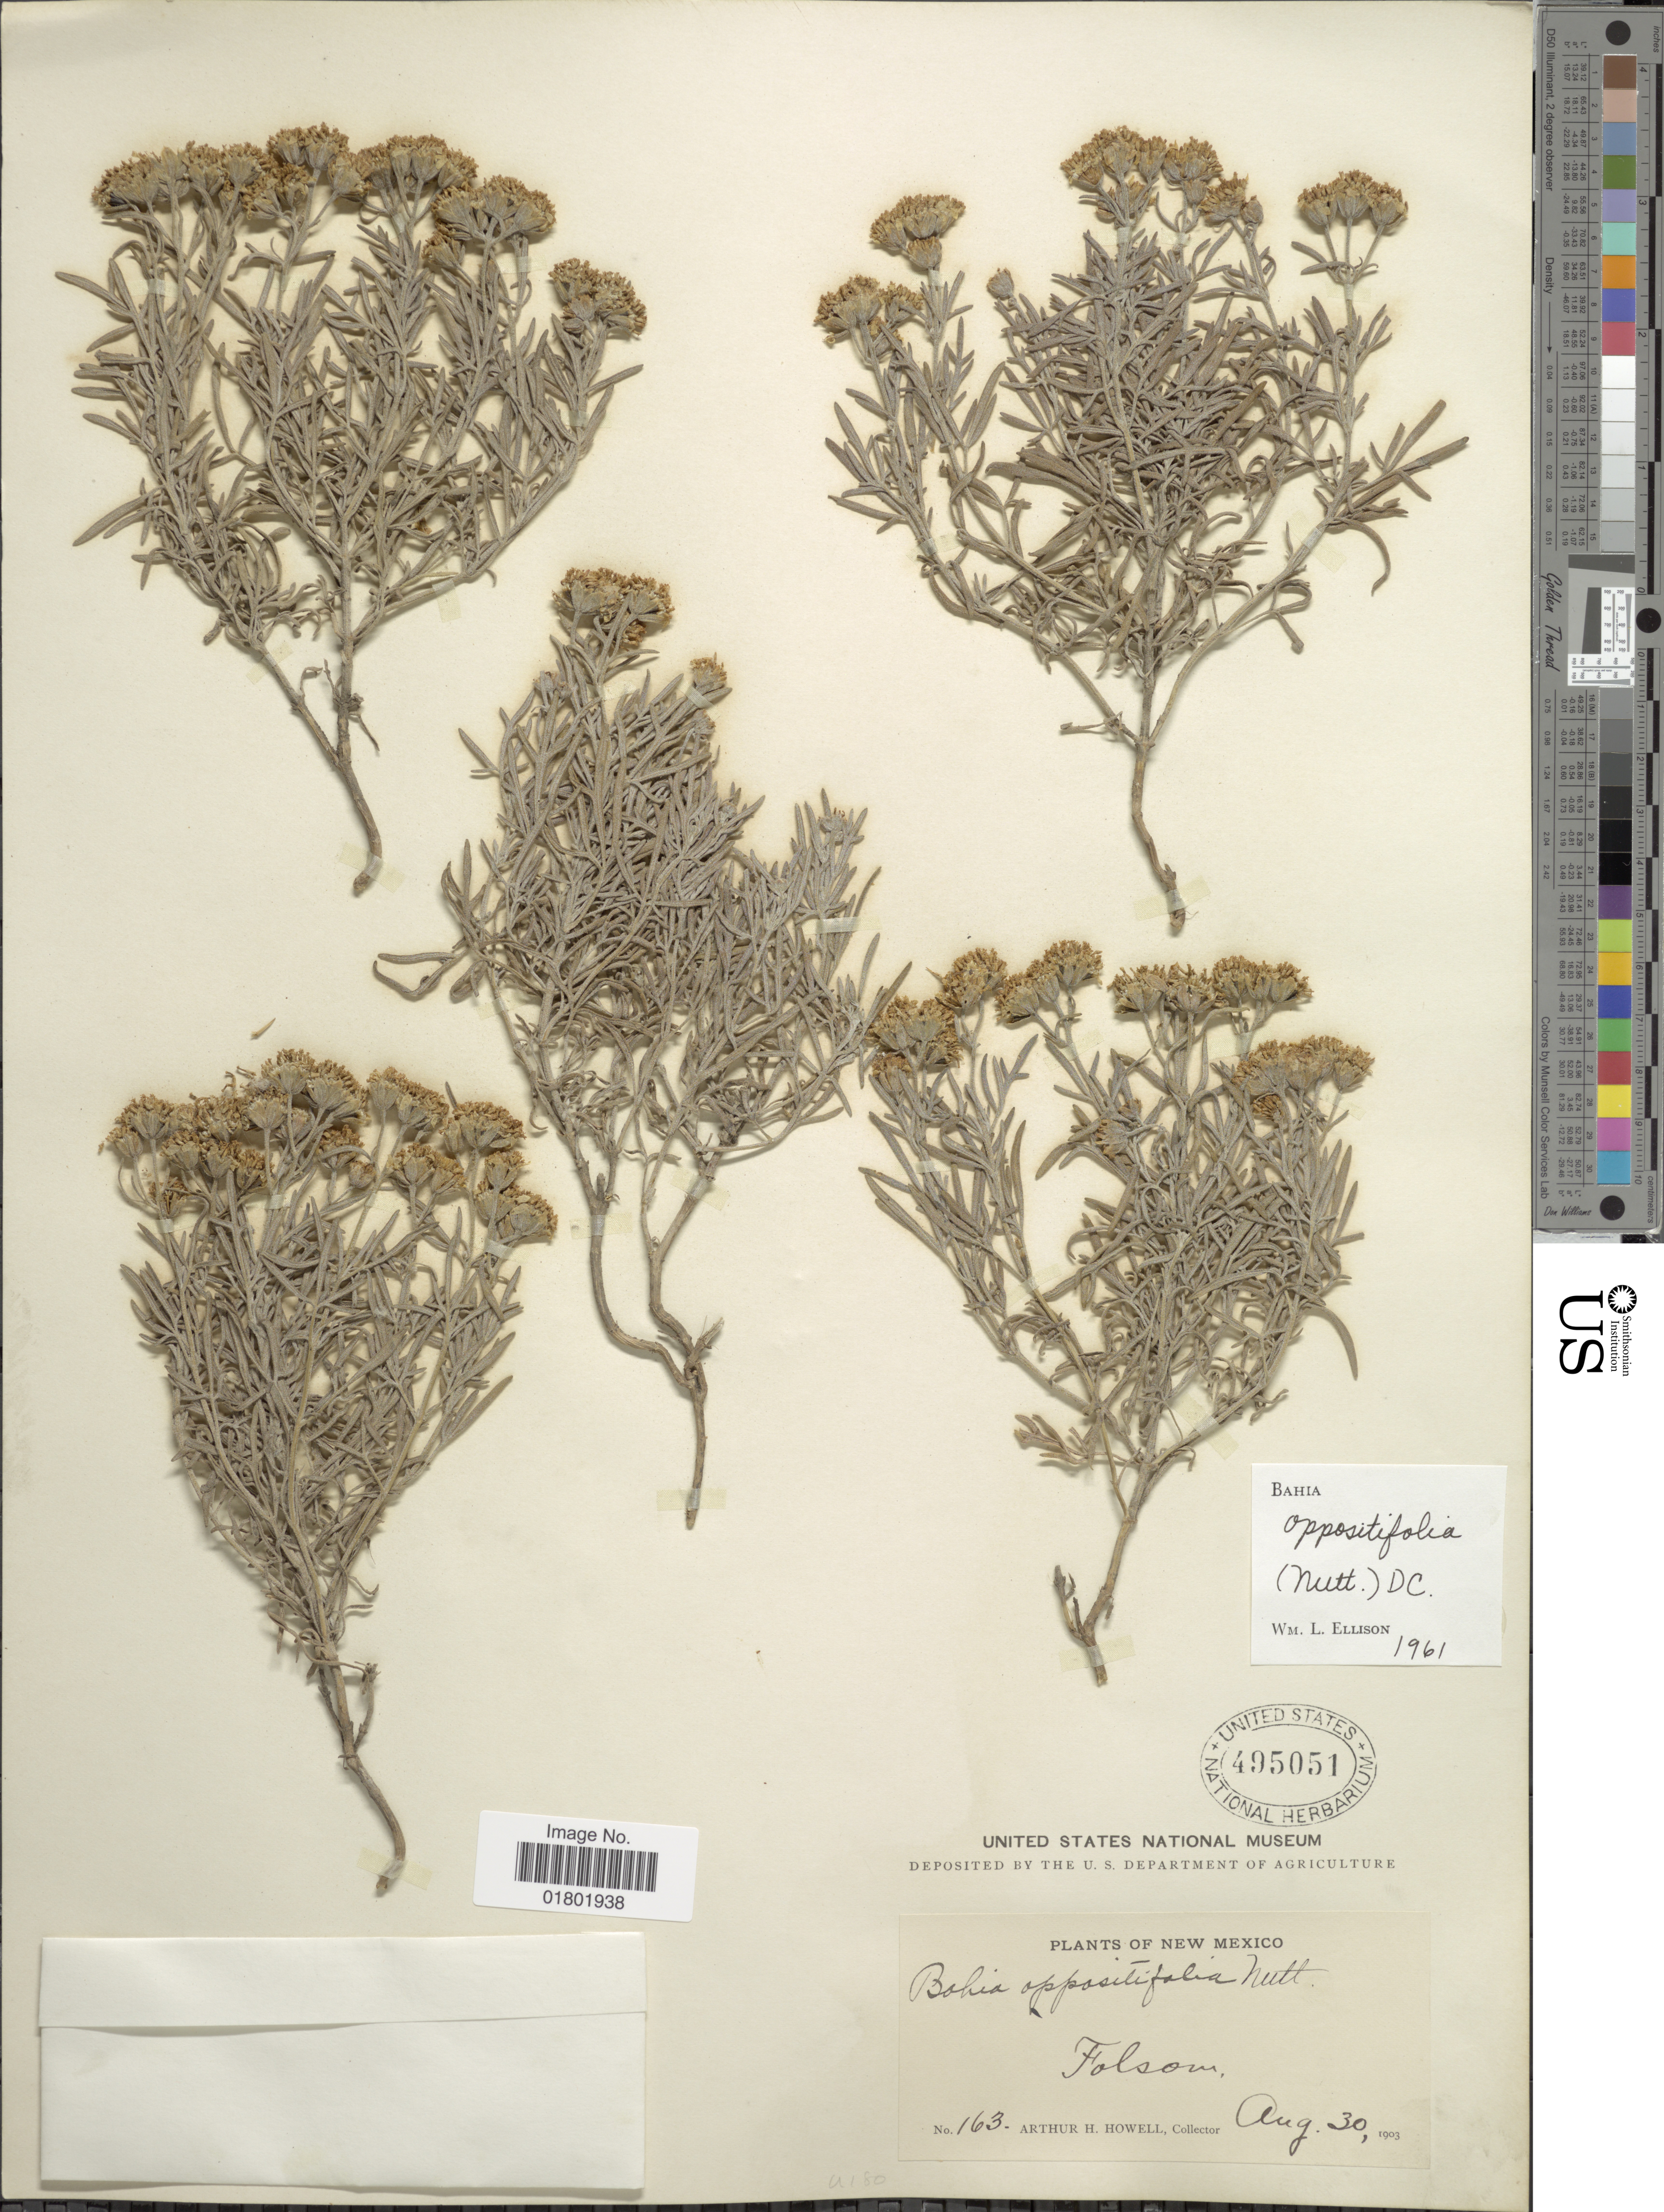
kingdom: Plantae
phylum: Tracheophyta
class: Magnoliopsida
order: Asterales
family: Asteraceae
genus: Bahia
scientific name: Bahia oppositifolia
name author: Nutt.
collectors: A. H. Howell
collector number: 163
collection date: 1903-08-30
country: United States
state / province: New Mexico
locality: Folson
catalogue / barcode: US 495051